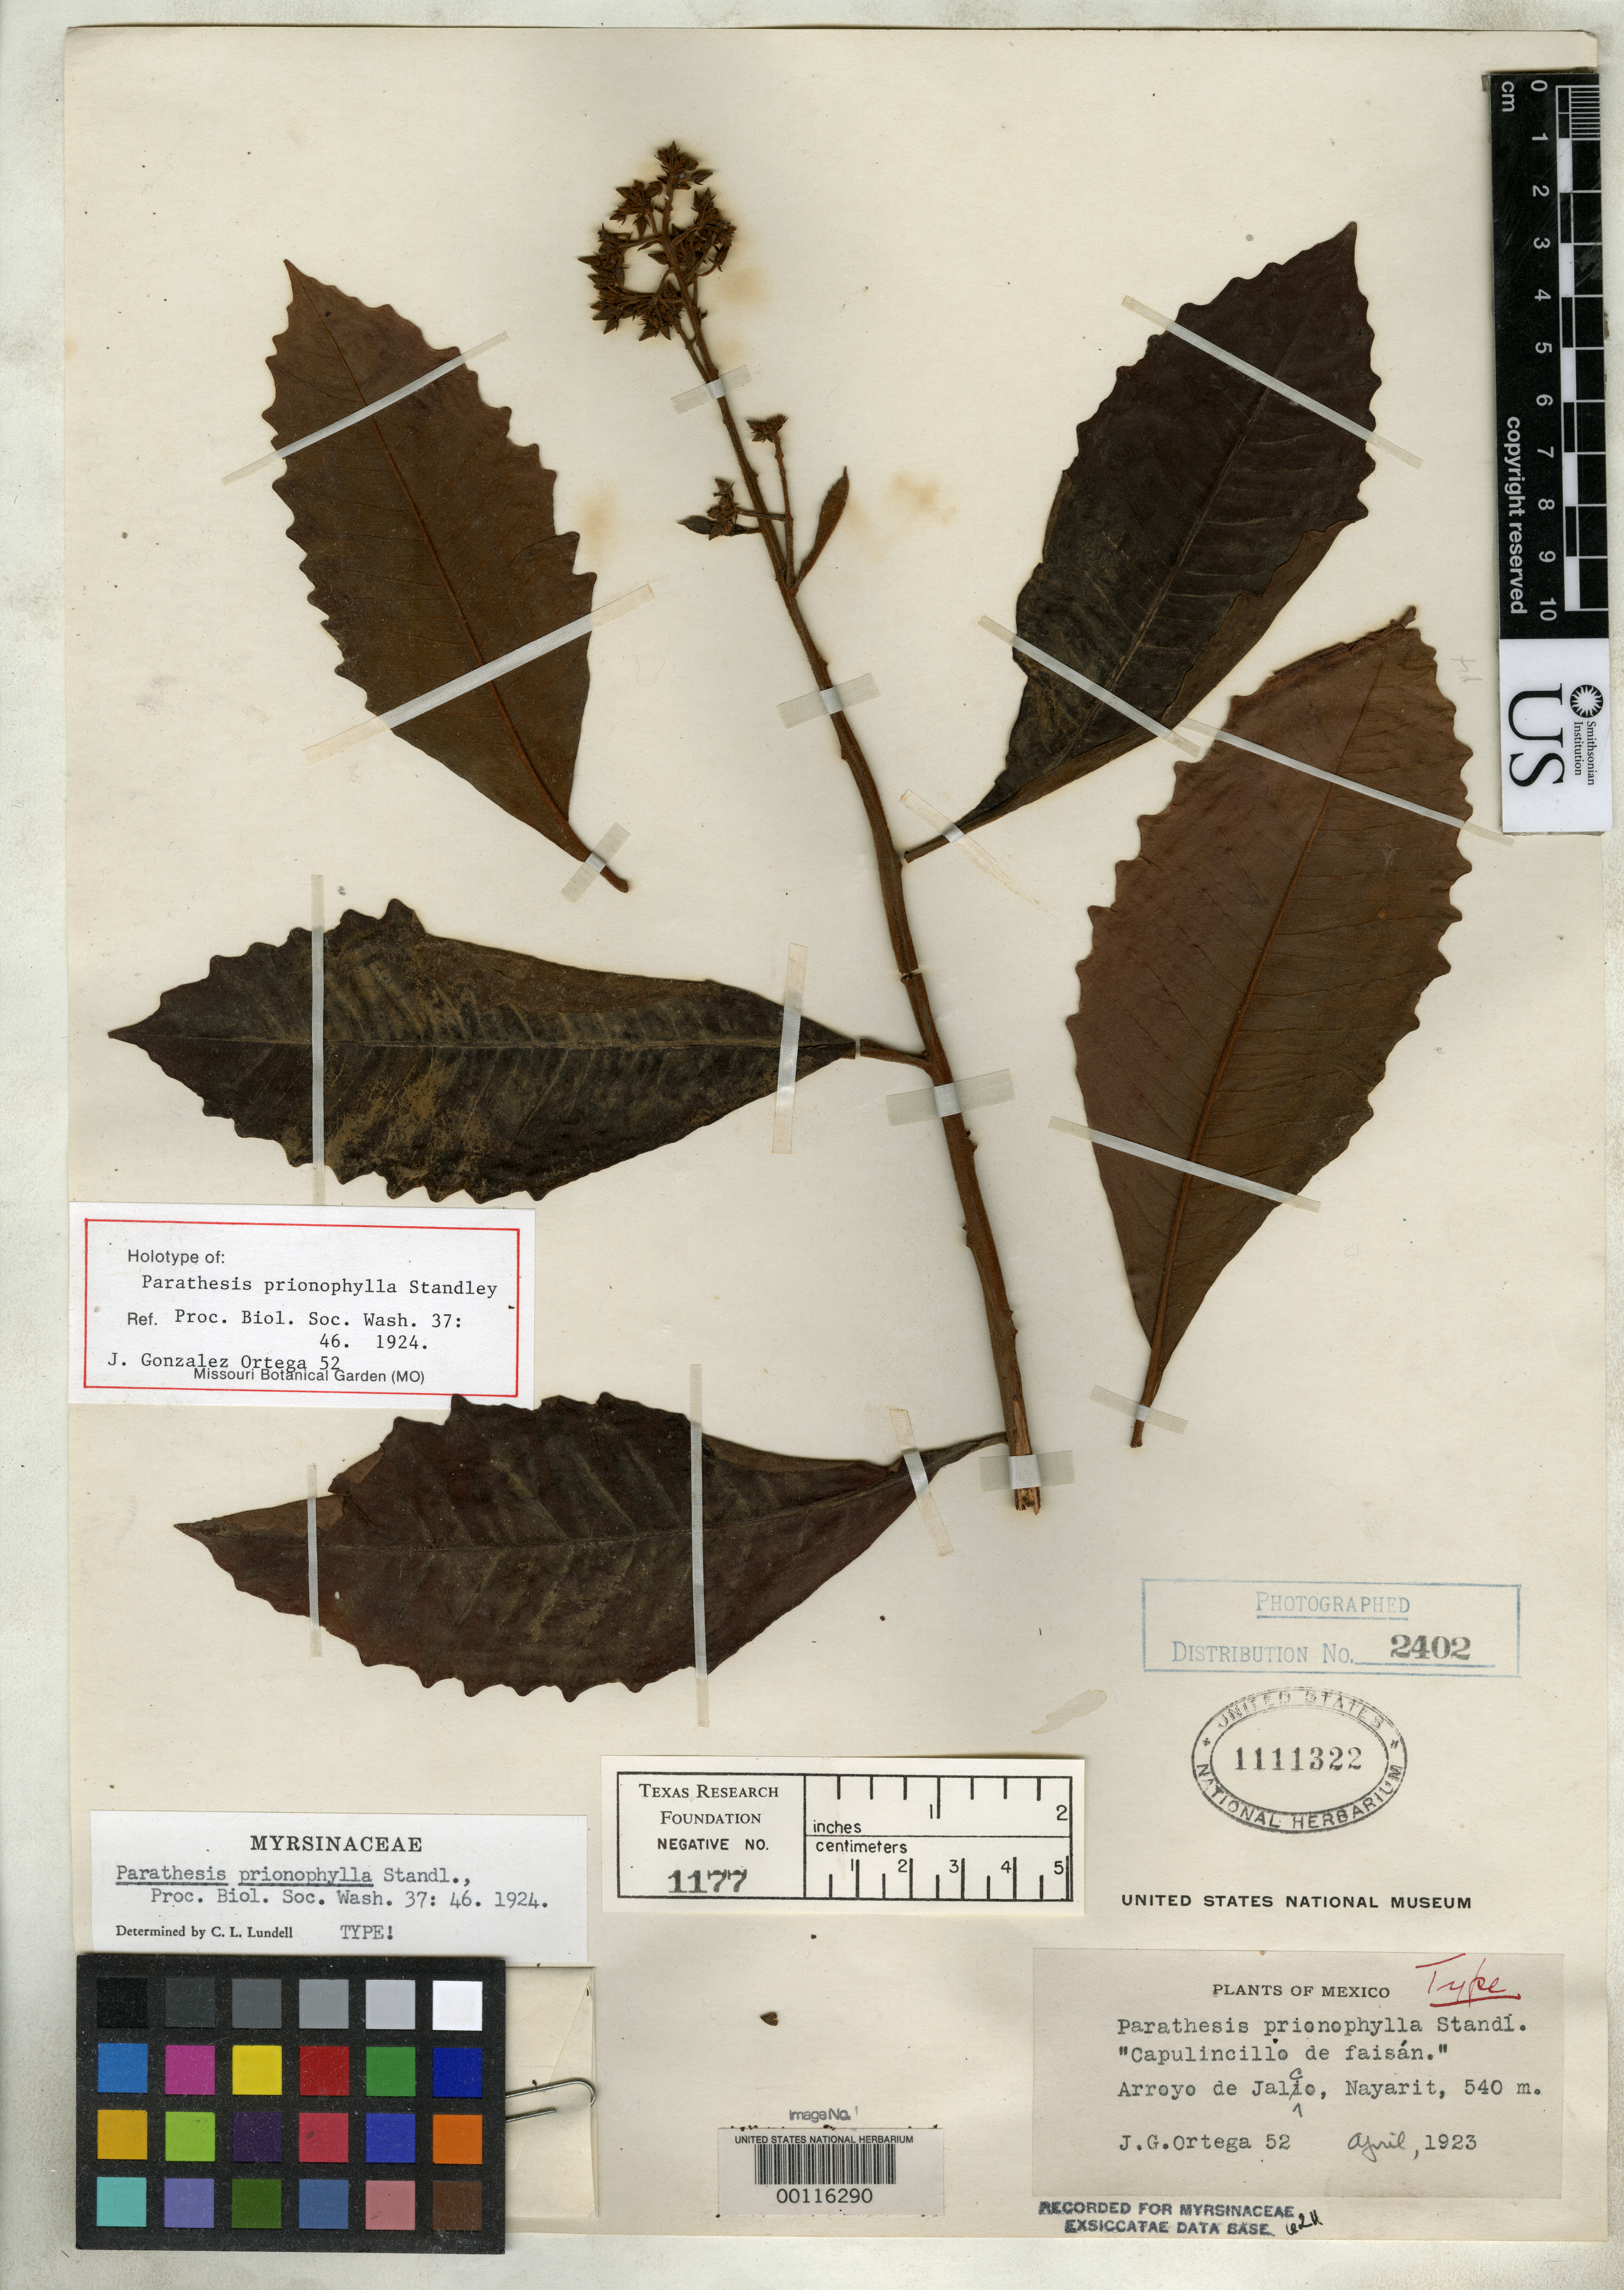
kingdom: Plantae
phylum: Tracheophyta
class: Magnoliopsida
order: Ericales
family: Primulaceae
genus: Parathesis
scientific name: Parathesis prionophylla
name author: Standl.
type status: Holotype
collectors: J. Ortega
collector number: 52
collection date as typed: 1923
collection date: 1923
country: Mexico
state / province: Nayarit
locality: Arroyo de Jalco.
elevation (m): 540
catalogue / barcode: US 1111322